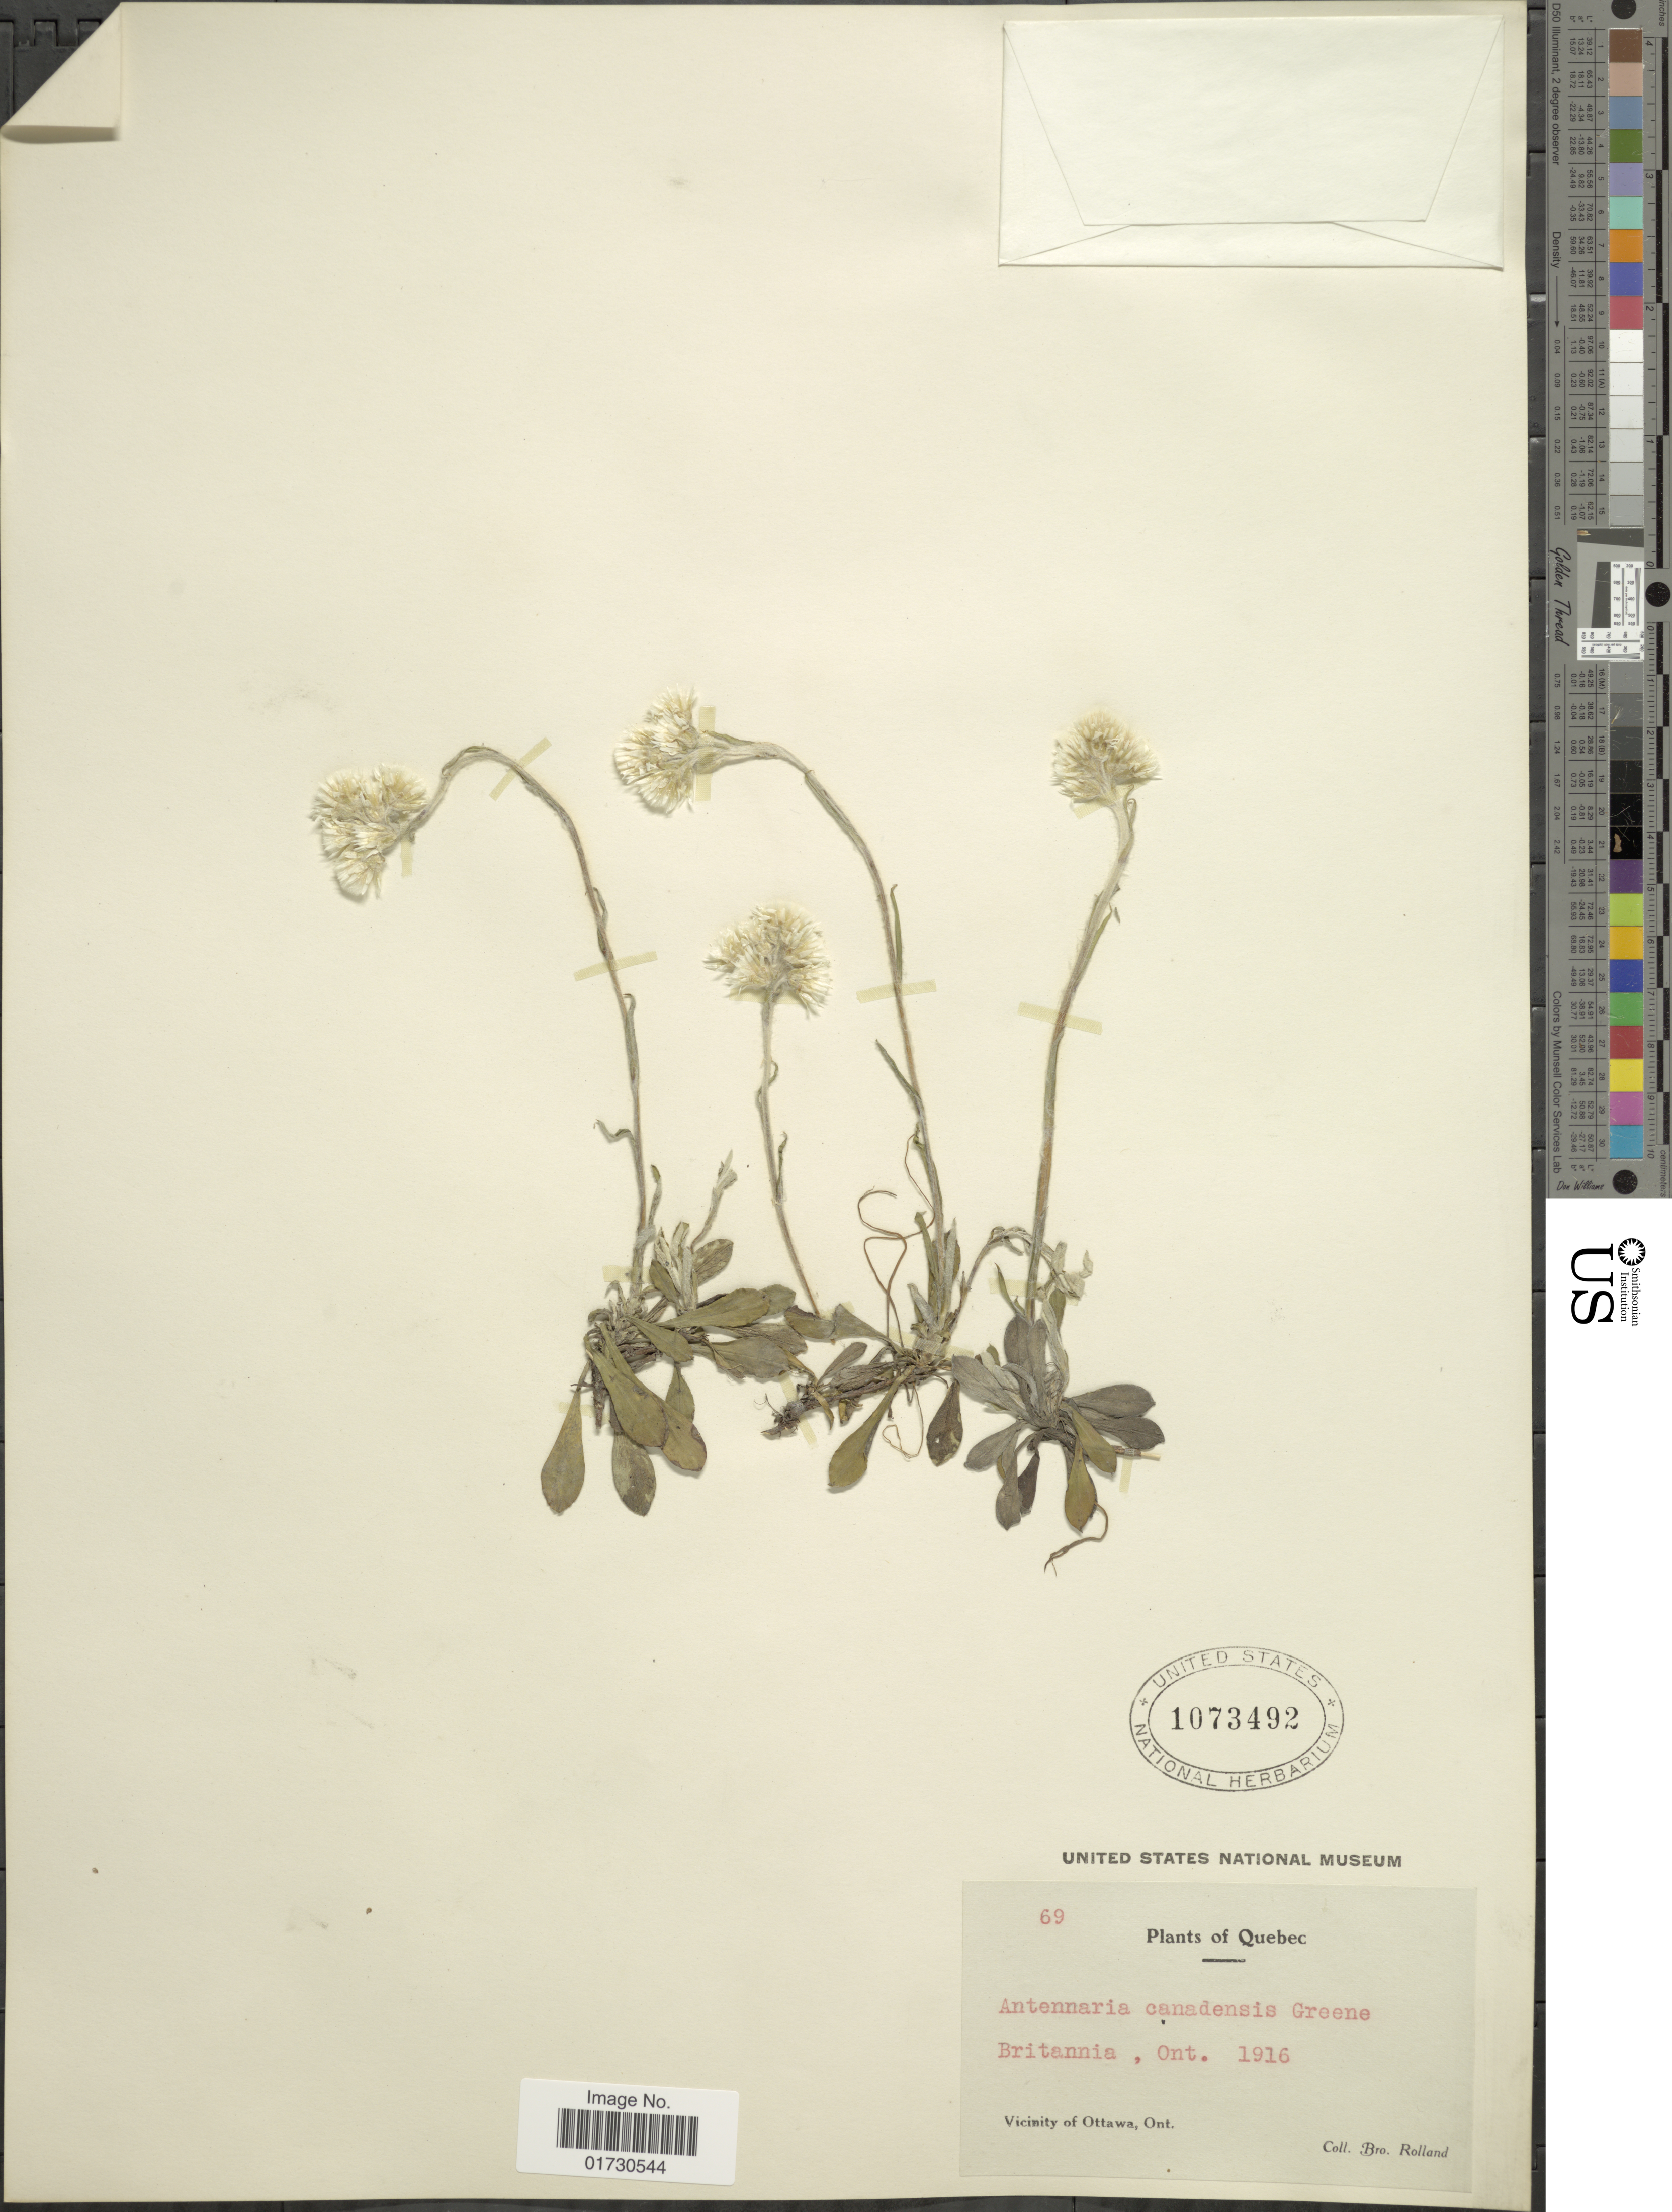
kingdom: Plantae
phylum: Tracheophyta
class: Magnoliopsida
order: Asterales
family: Asteraceae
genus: Antennaria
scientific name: Antennaria canadensis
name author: Greene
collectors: B. Rolland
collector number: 69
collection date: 1916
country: Canada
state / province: Ontario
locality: Brittannia, Ont., Quebec, Vicinity of Ottawa, Ont.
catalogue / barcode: US 1073492